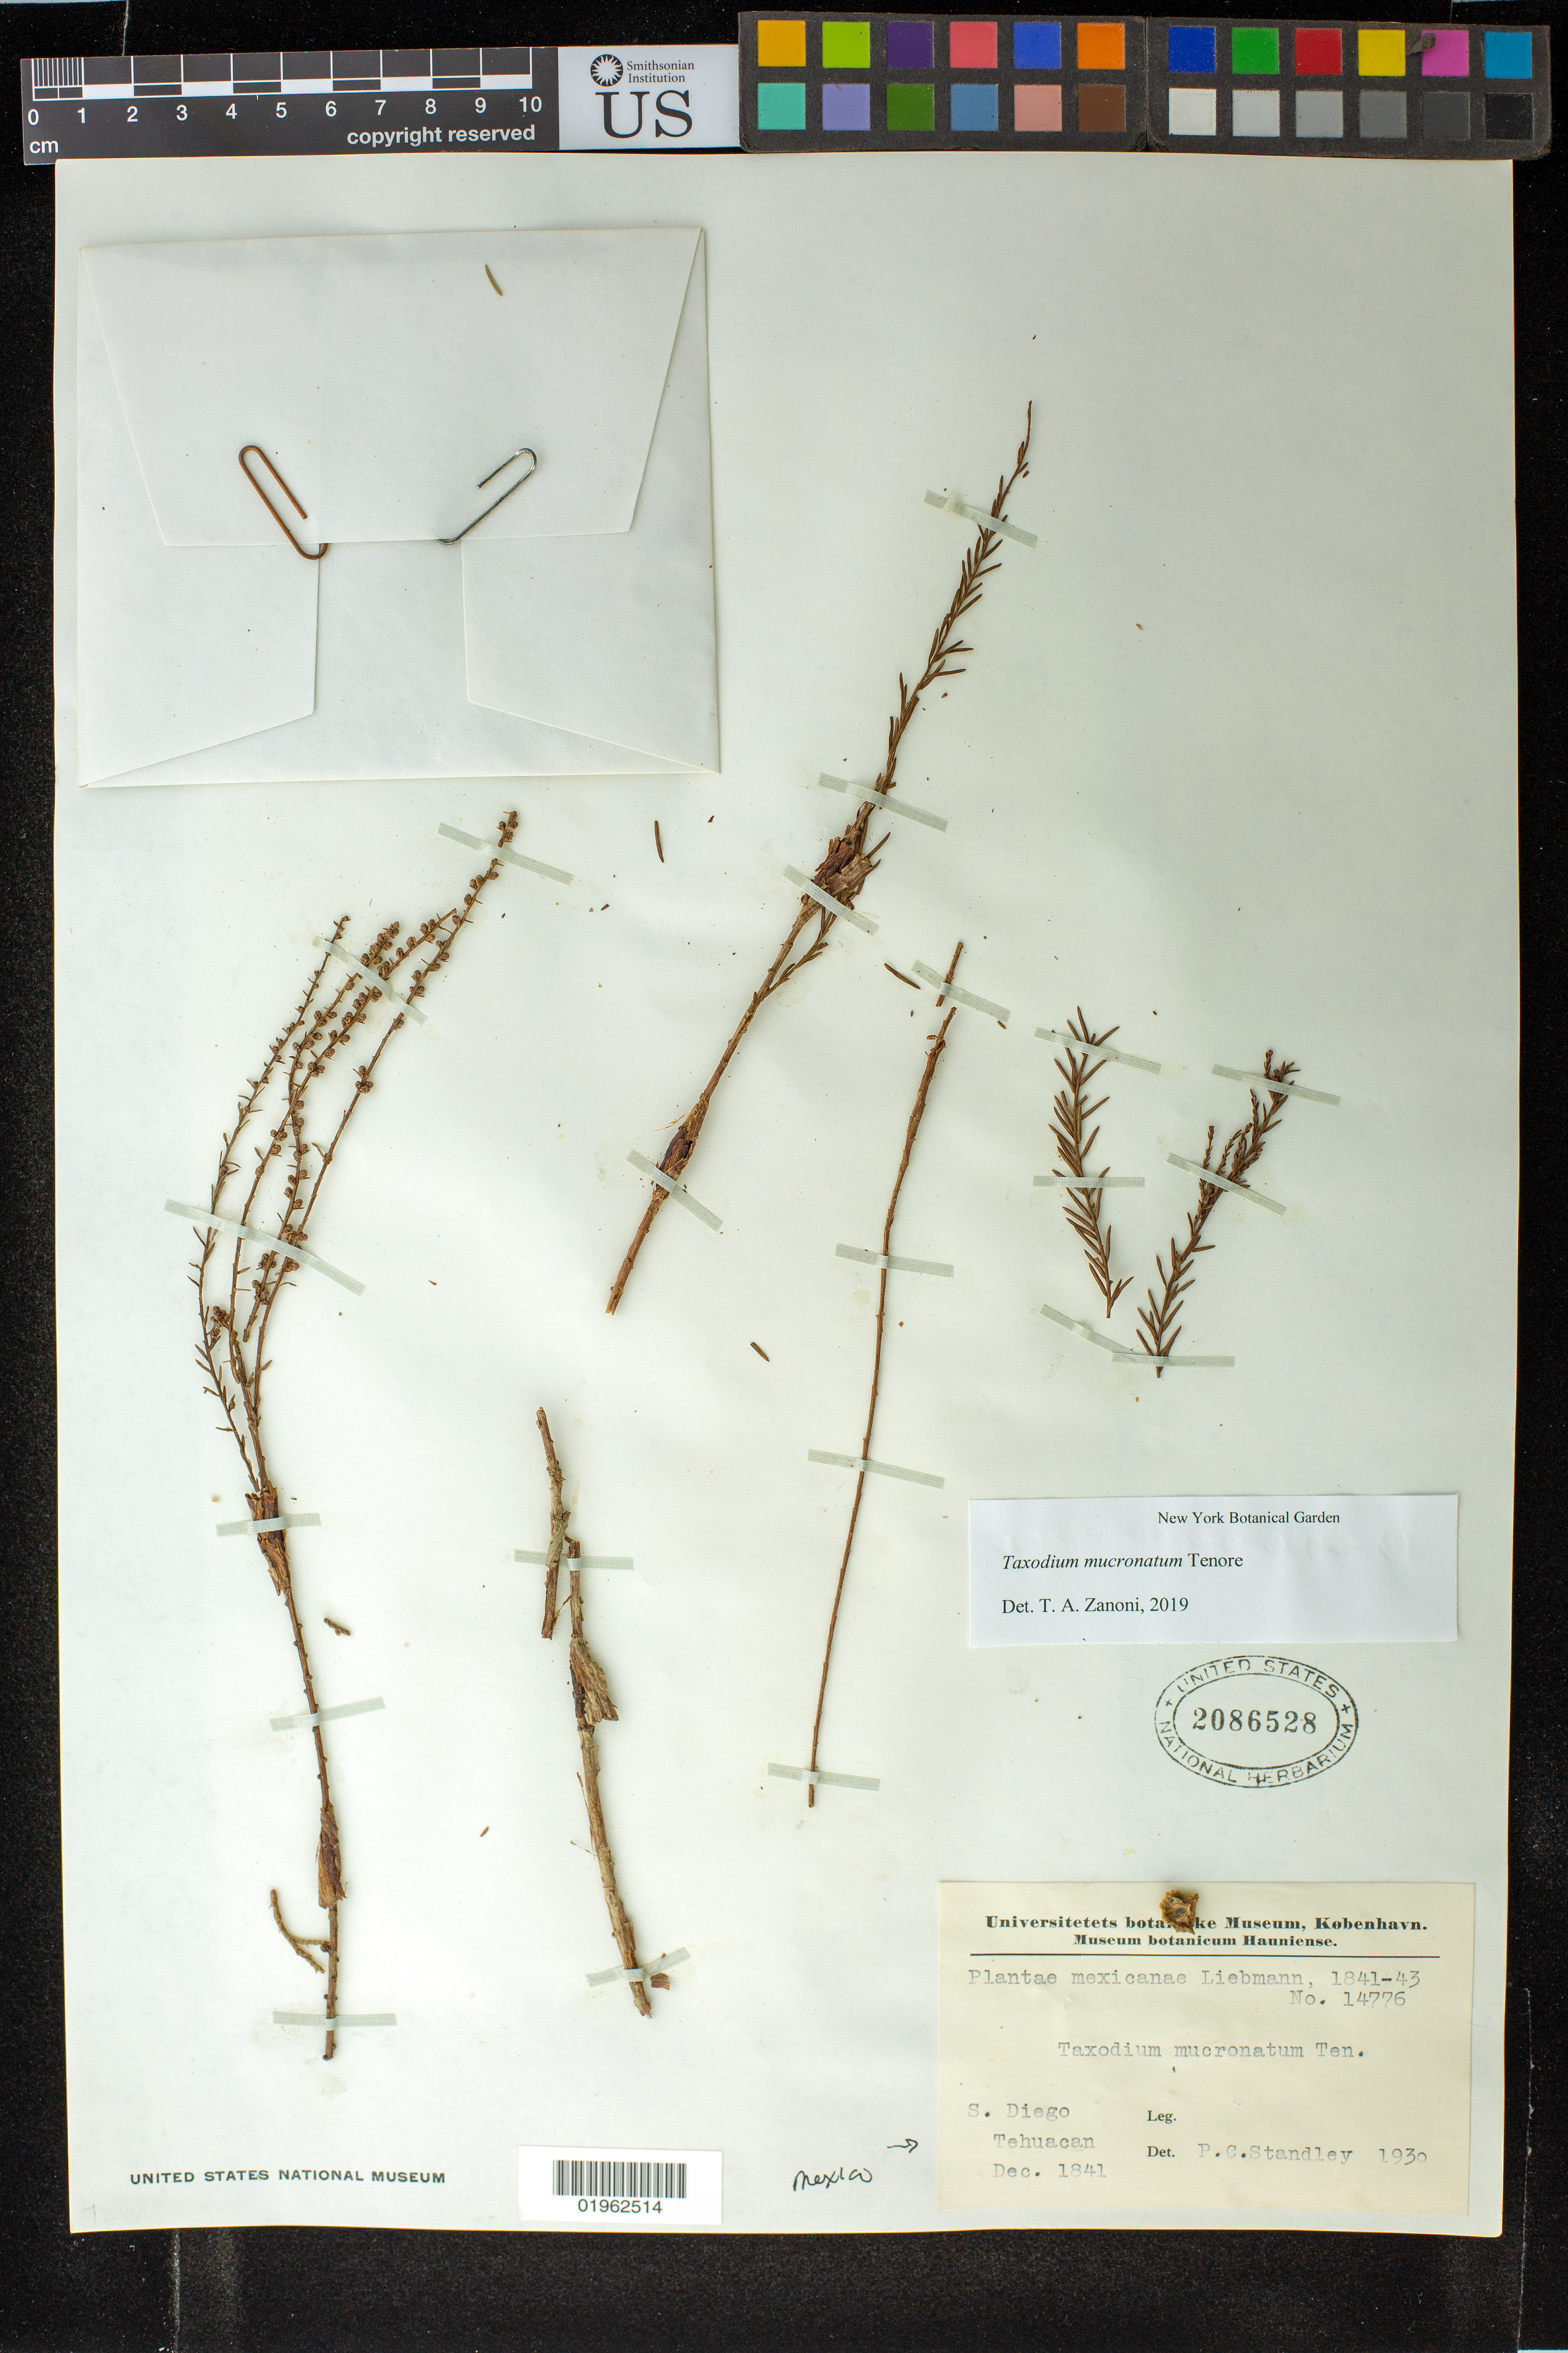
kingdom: Plantae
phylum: Tracheophyta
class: Pinopsida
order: Pinales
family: Cupressaceae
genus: Taxodium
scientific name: Taxodium mucronatum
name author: Ten.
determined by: Zanoni, T. A., (NY), New York Botanical Garden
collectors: -. Leibmann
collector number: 14776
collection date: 1841-12/1843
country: Mexico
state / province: Puebla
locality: San Diego, Tehuacan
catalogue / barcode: US 2086528